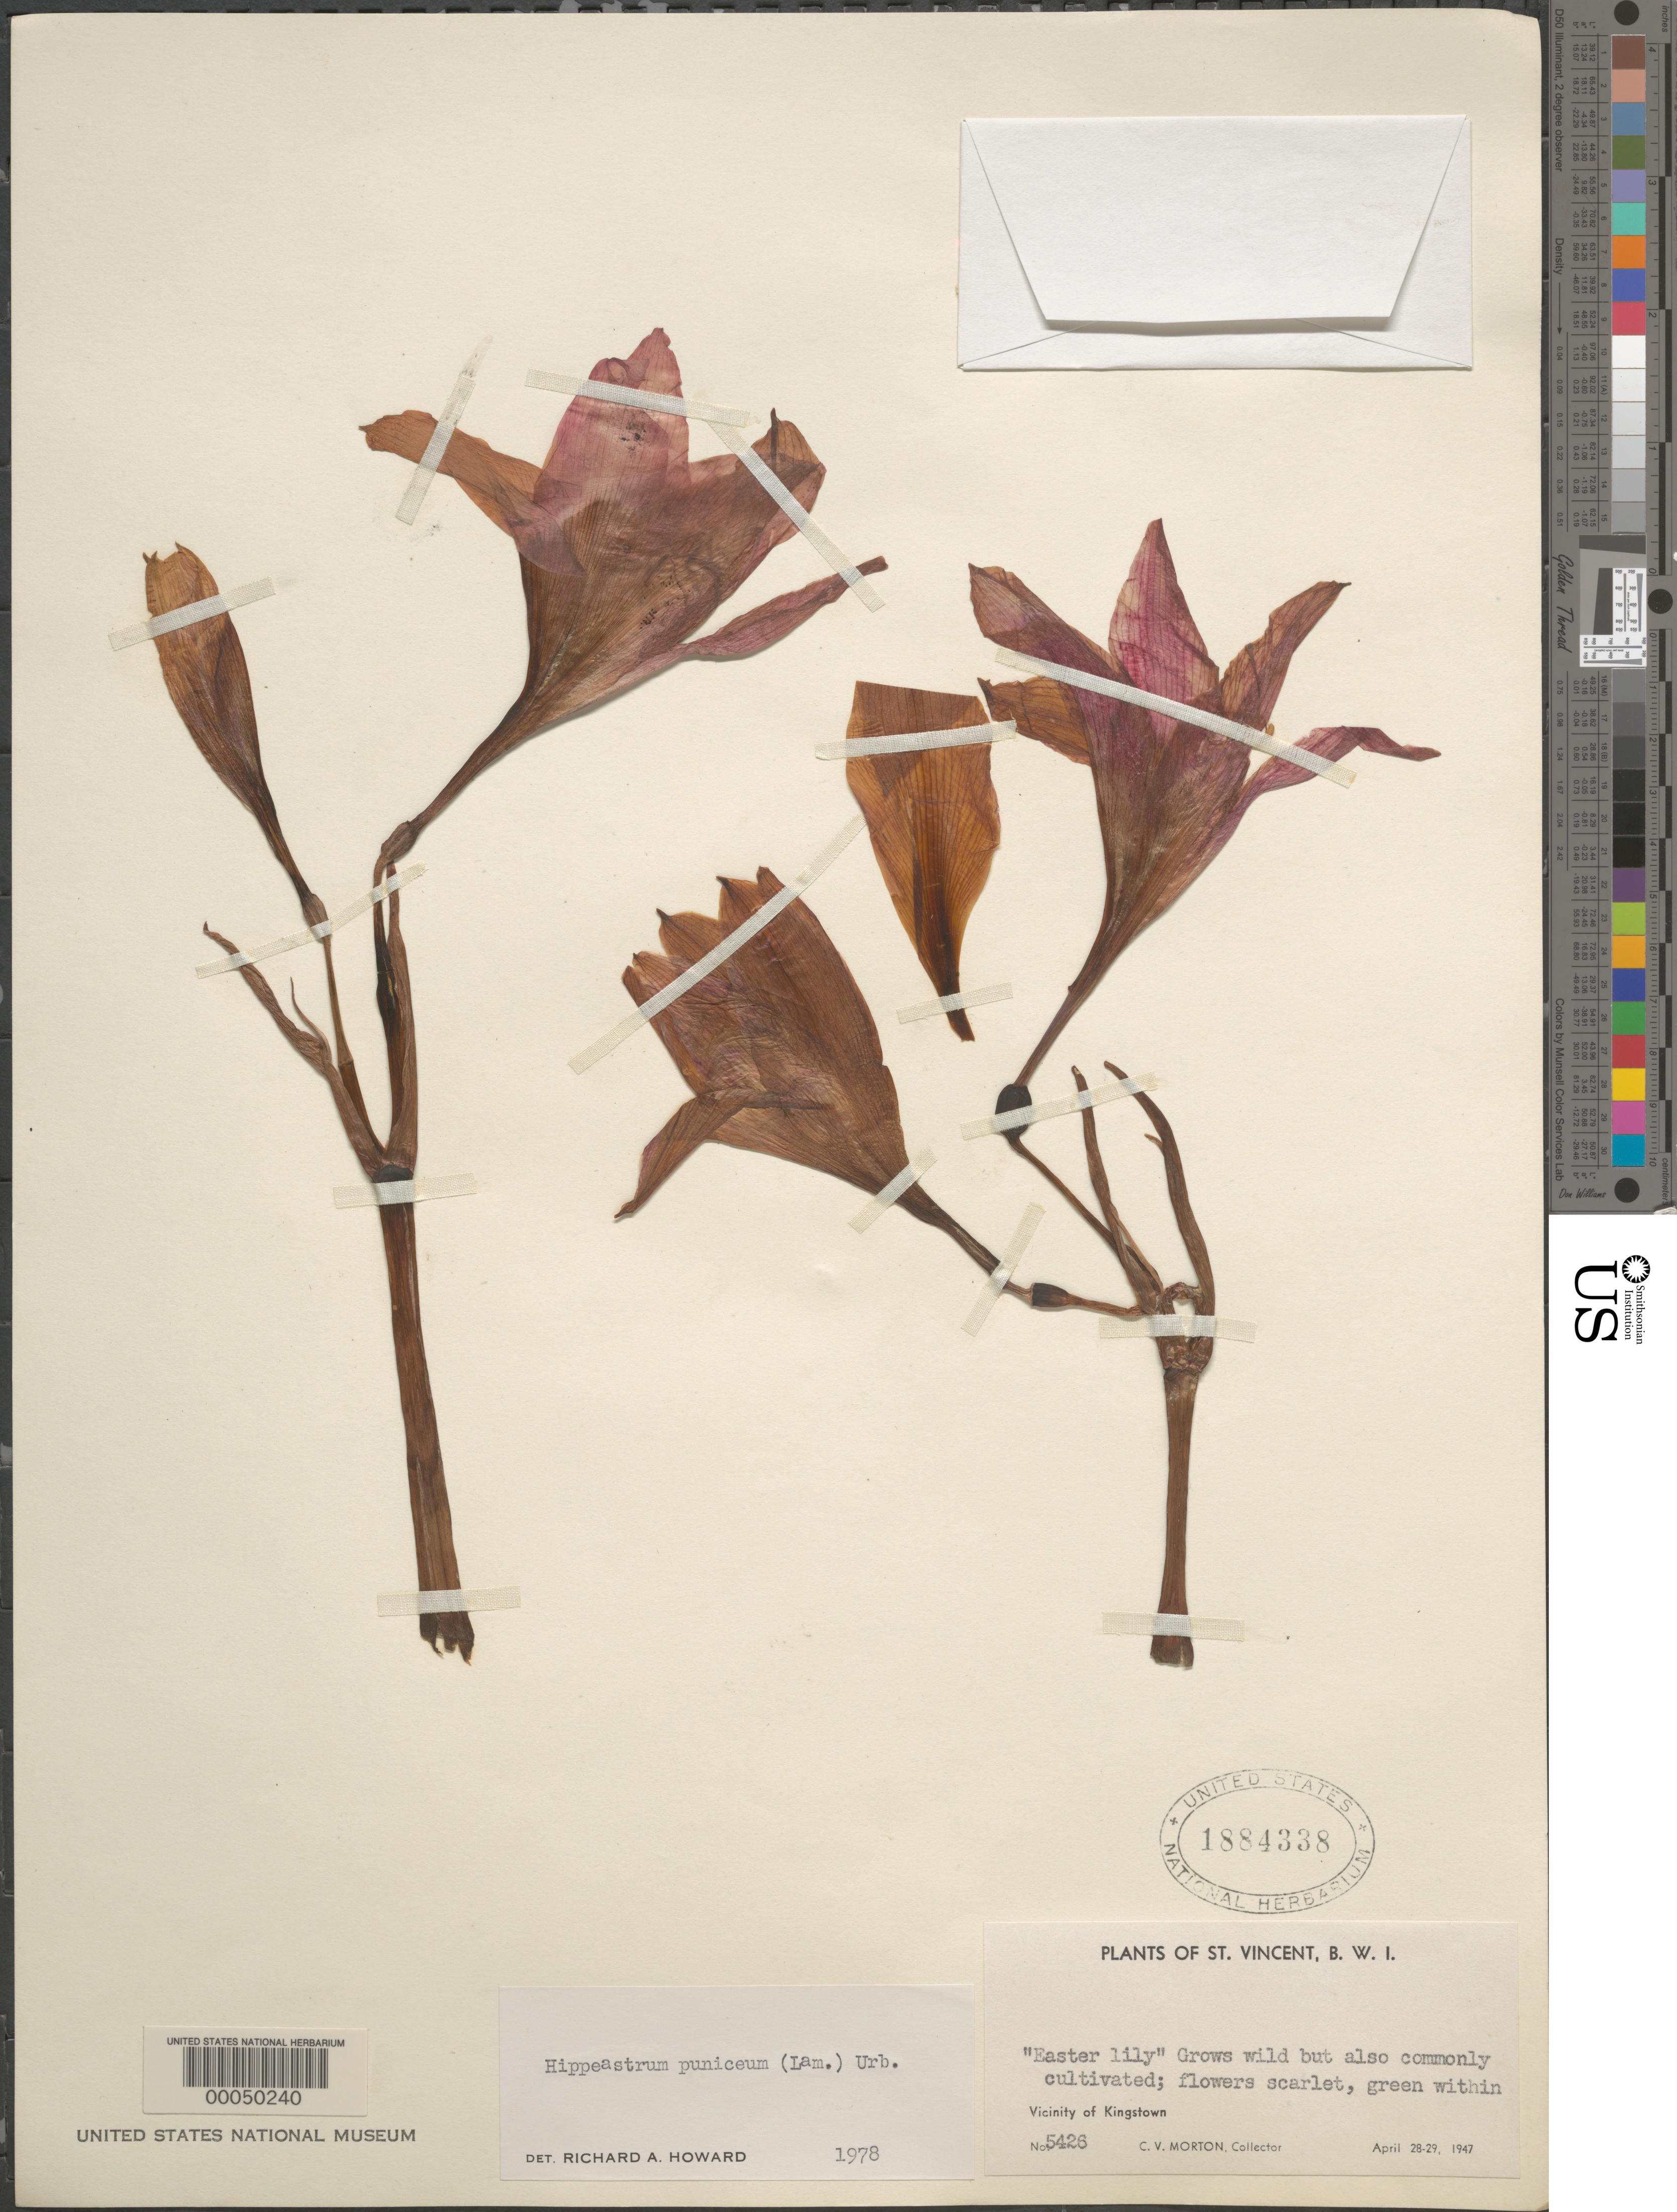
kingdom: Plantae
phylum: Tracheophyta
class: Liliopsida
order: Asparagales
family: Amaryllidaceae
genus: Hippeastrum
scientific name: Hippeastrum puniceum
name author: (Lam.) Voss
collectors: C. V. Morton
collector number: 5426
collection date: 1947-04-28/1947-04-29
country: St. Vincent - Grenadines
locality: St. Vincent. Vicinity of Kingstown.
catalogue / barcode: US 1884338